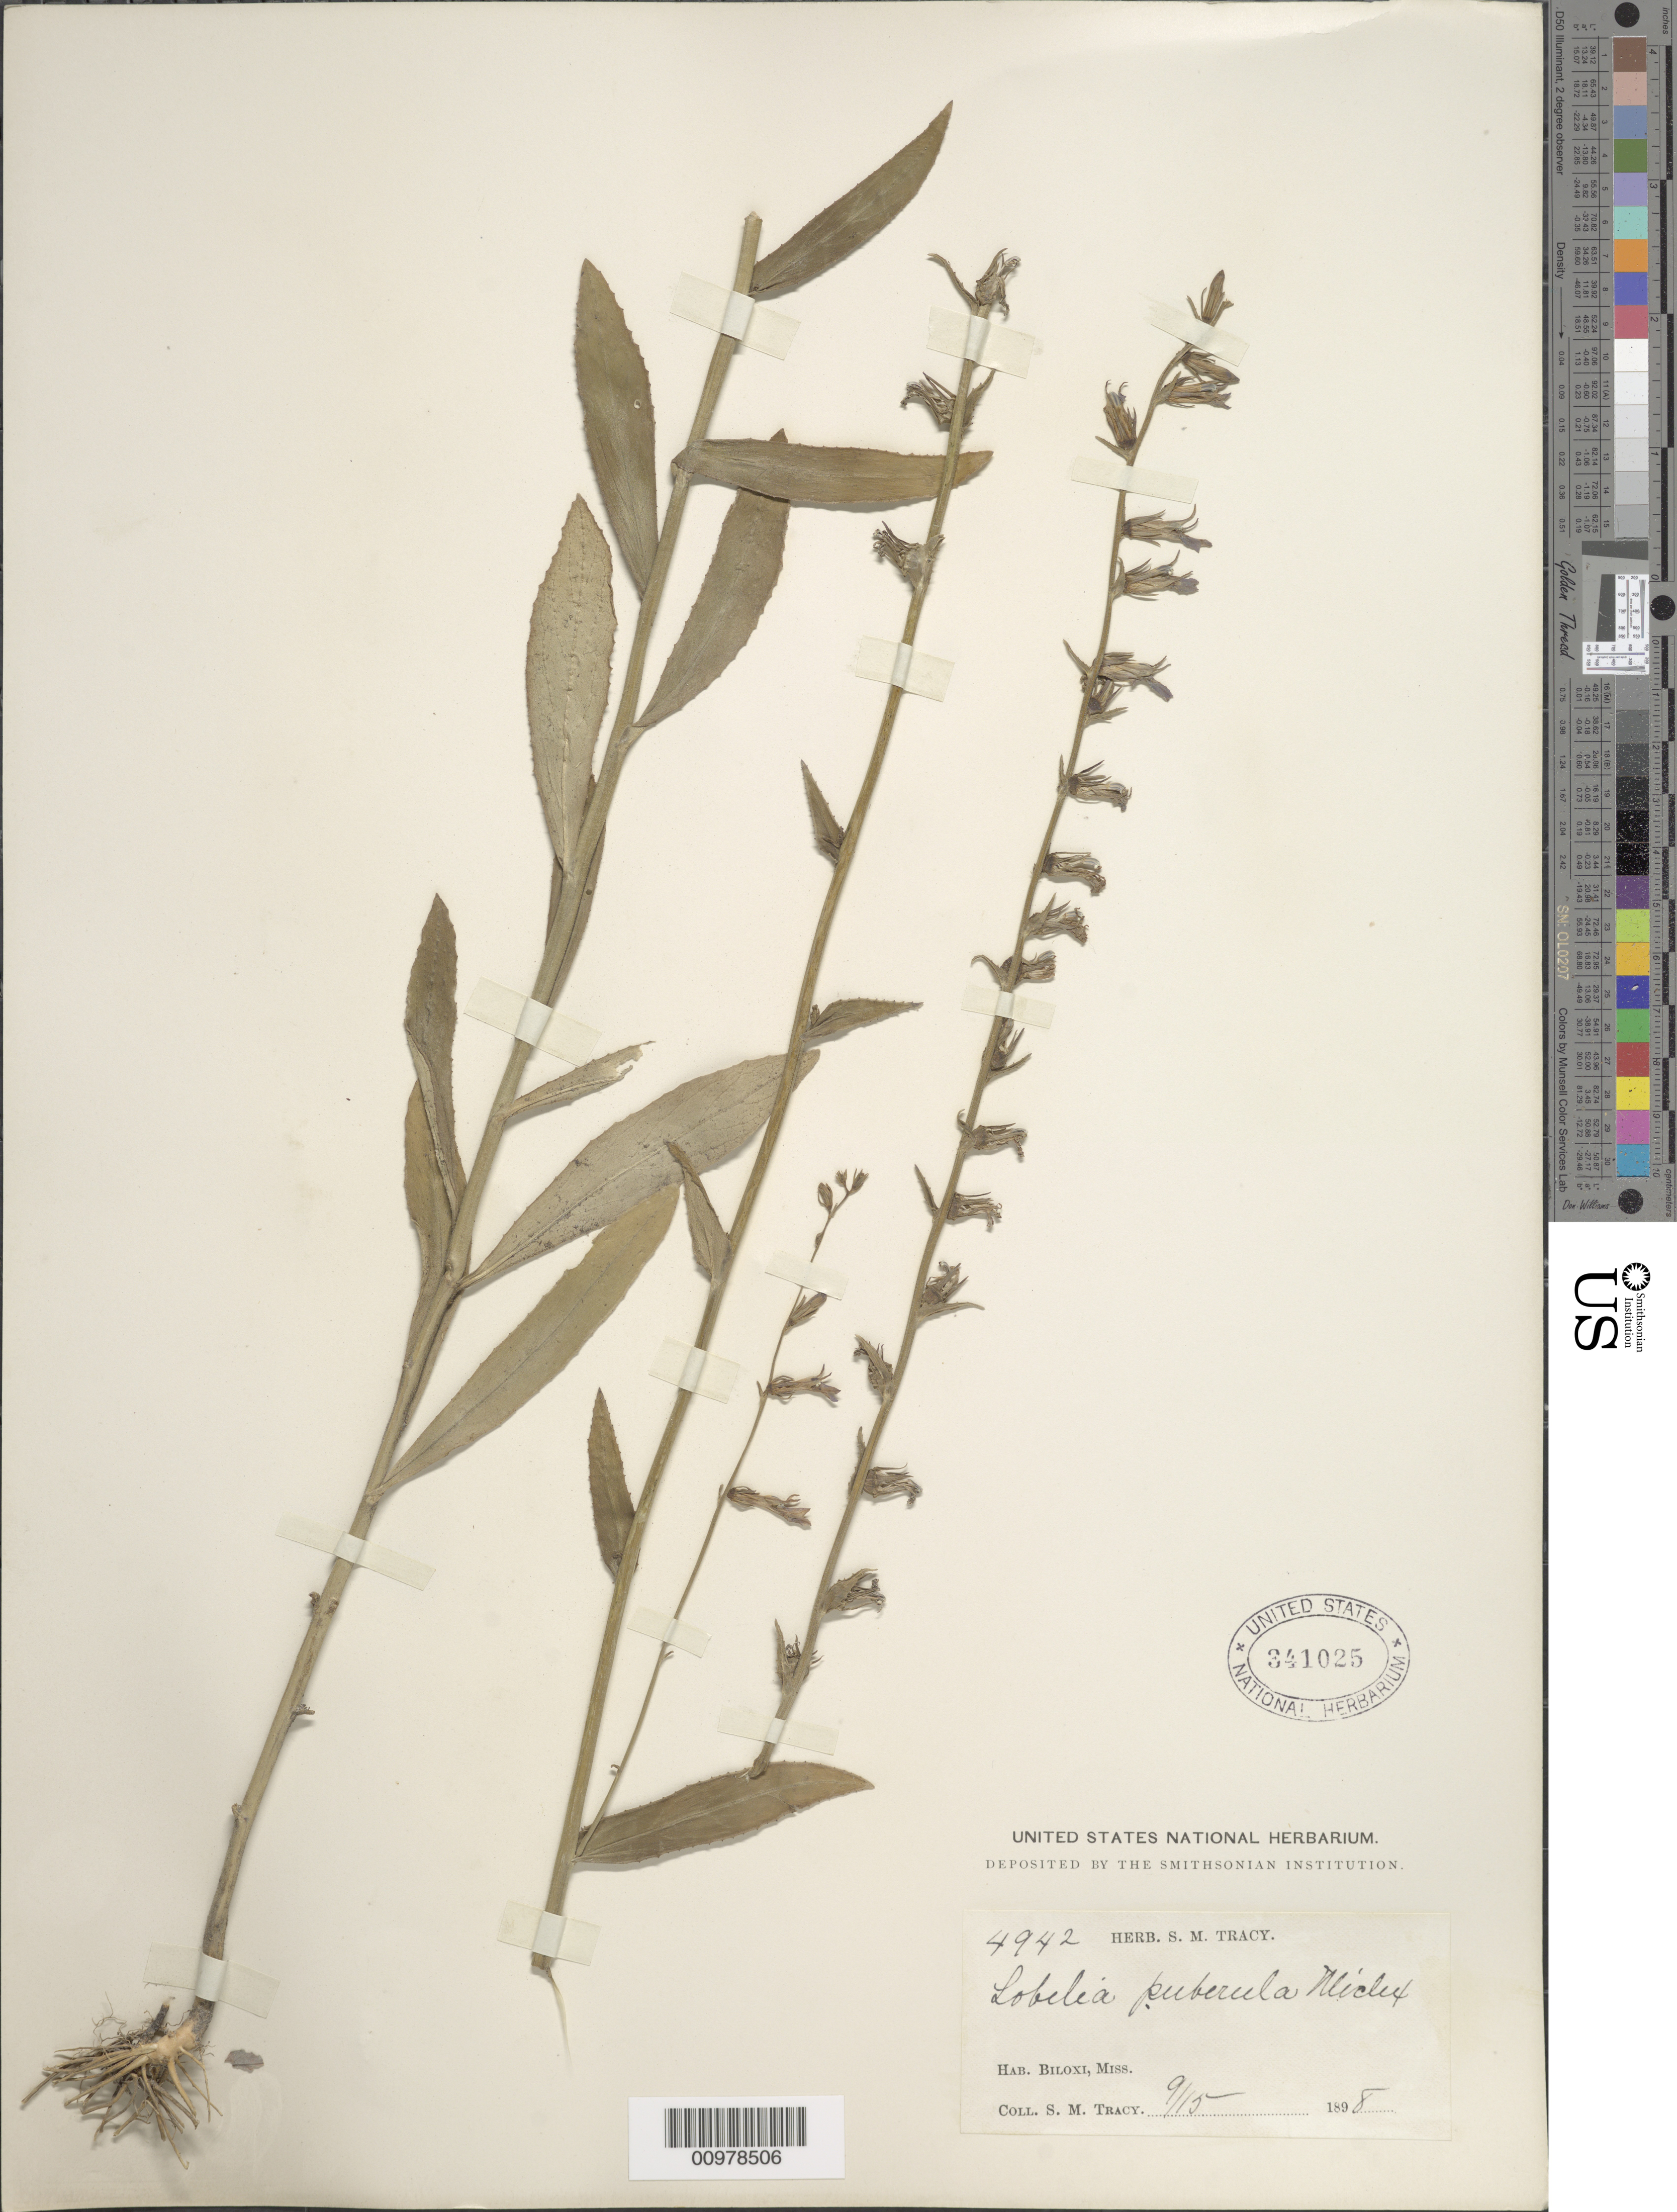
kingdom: Plantae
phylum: Tracheophyta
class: Magnoliopsida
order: Asterales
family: Campanulaceae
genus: Lobelia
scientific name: Lobelia puberula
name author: Michx.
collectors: S. M. Tracy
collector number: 4942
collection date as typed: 15 Sep 1898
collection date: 1898-09-15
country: United States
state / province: Mississippi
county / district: Harrison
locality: Biloxi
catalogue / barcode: US 341025